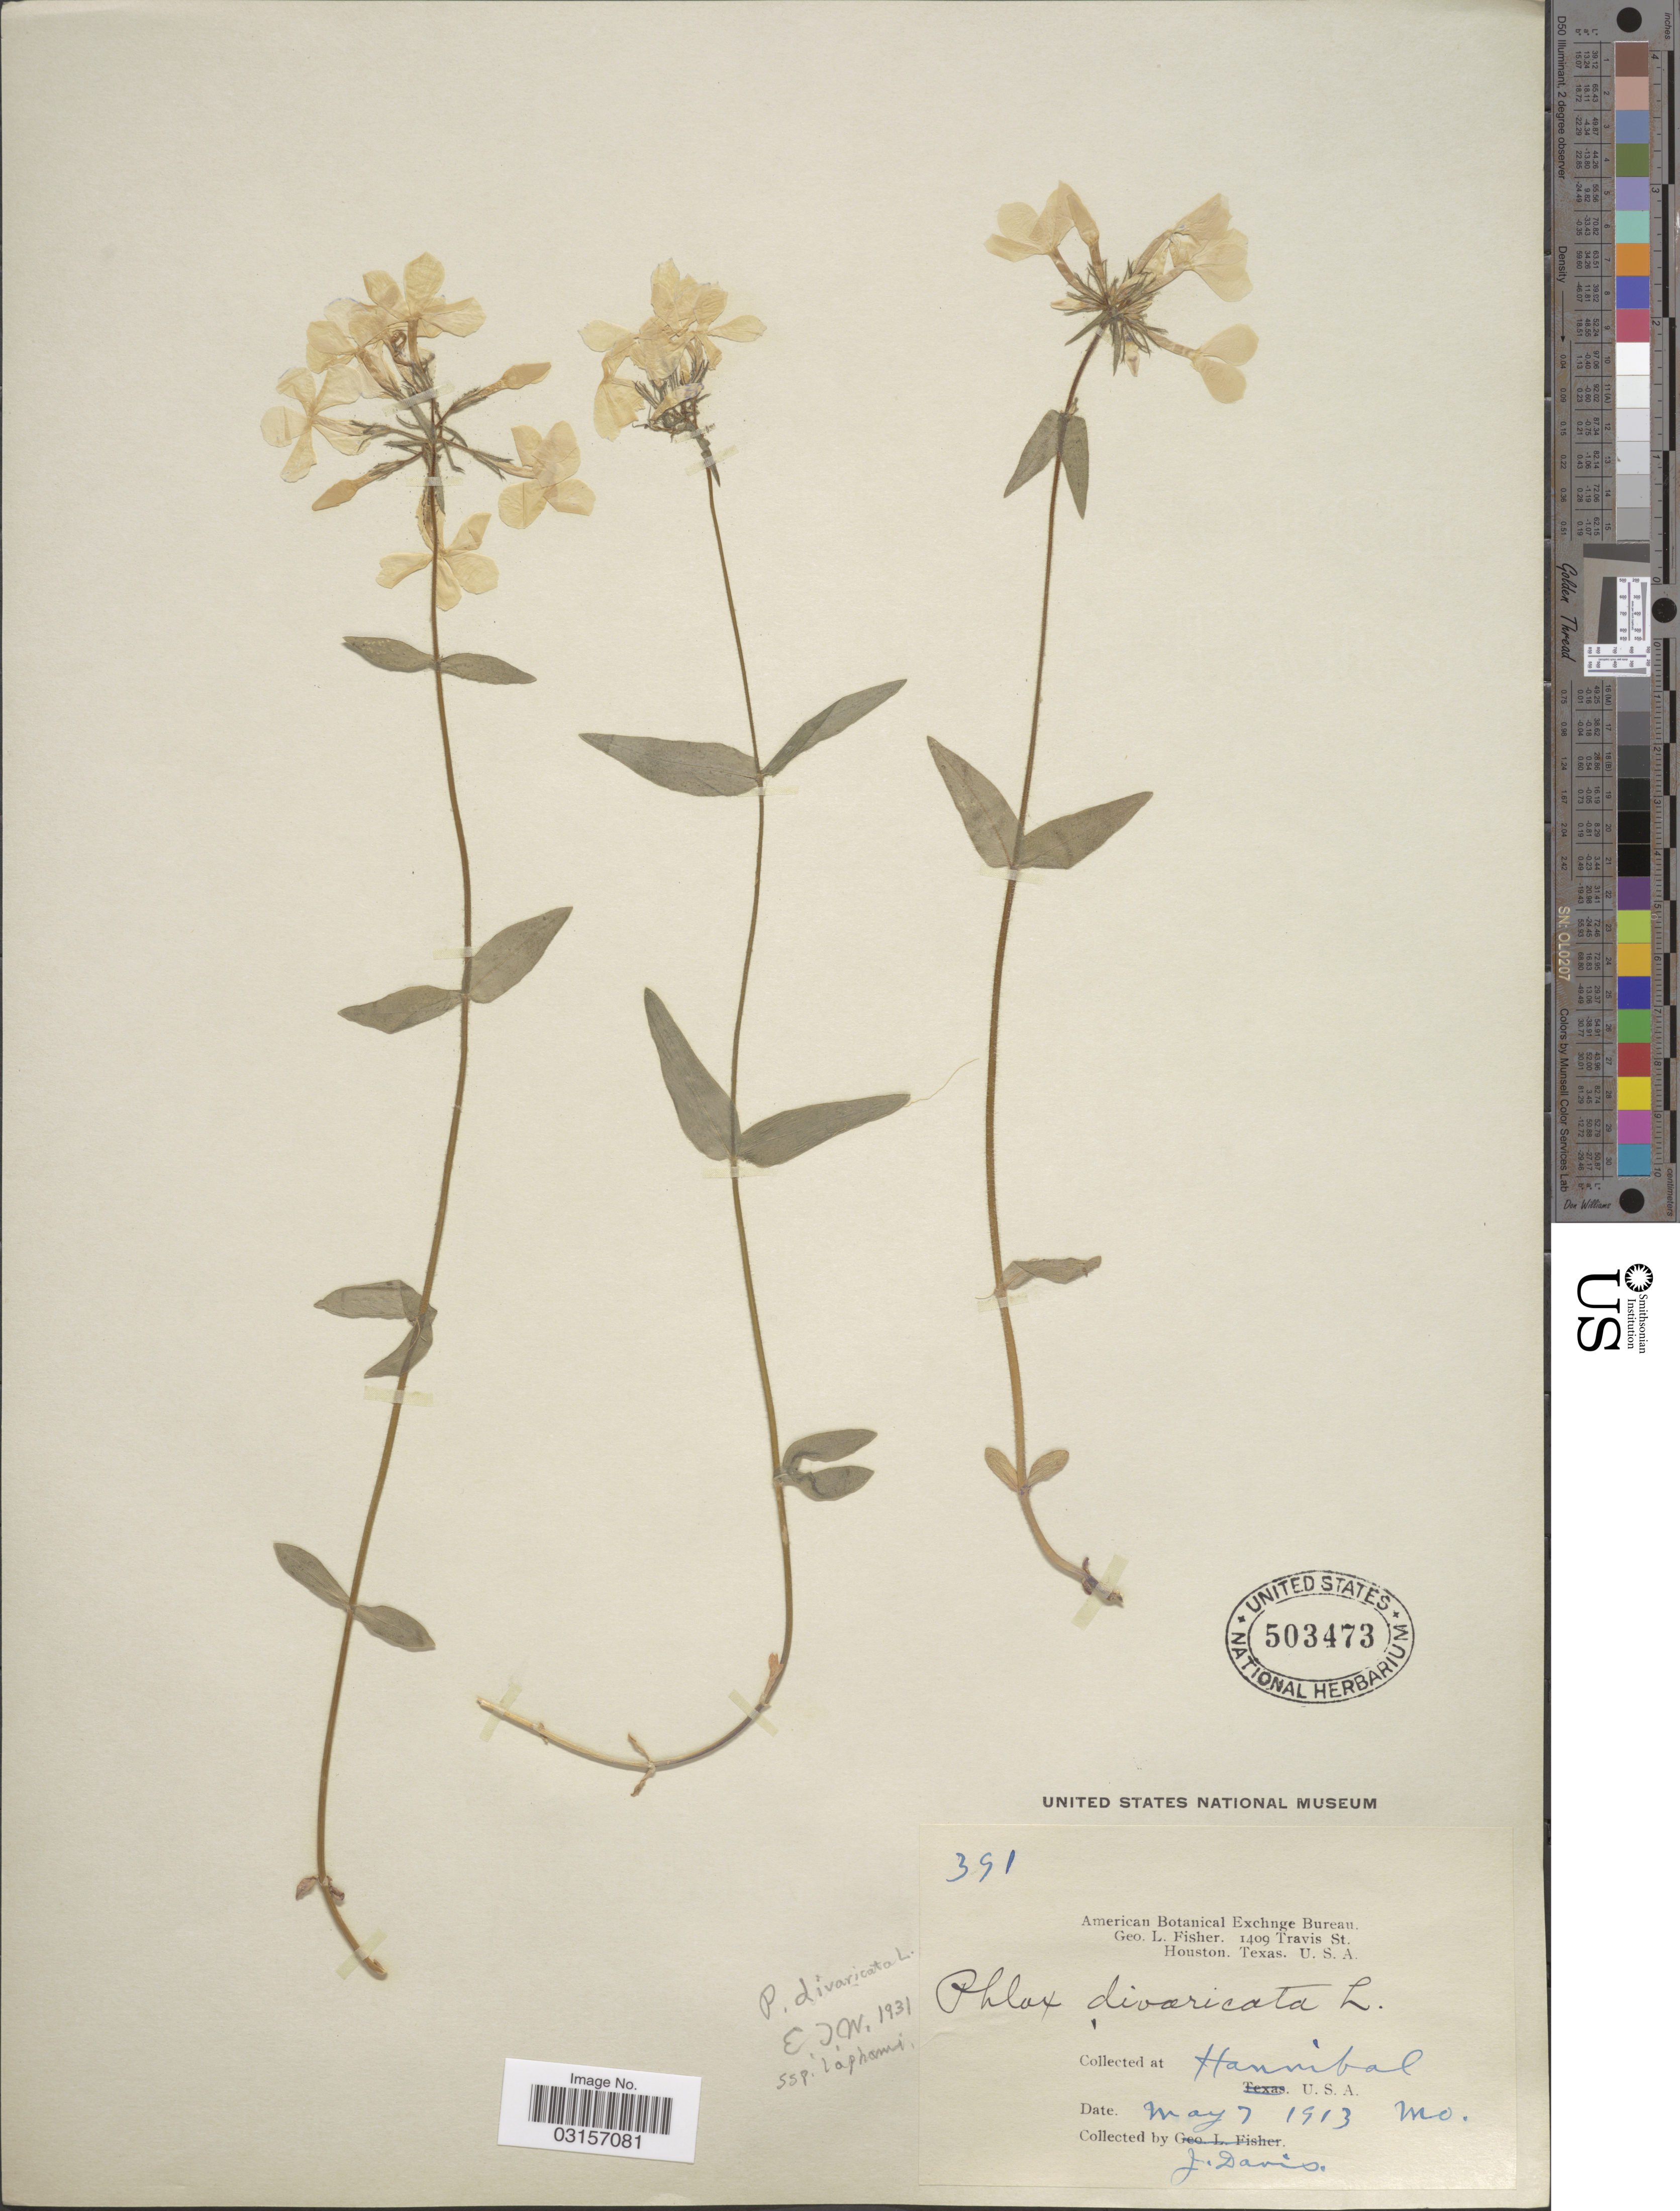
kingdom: Plantae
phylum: Tracheophyta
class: Magnoliopsida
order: Ericales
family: Polemoniaceae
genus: Phlox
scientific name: Phlox divaricata subsp. laphamii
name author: (Alph. Wood) Wherry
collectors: J. Davis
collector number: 391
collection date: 1913-05-07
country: United States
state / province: Missouri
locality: Hannibal.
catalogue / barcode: US 503473